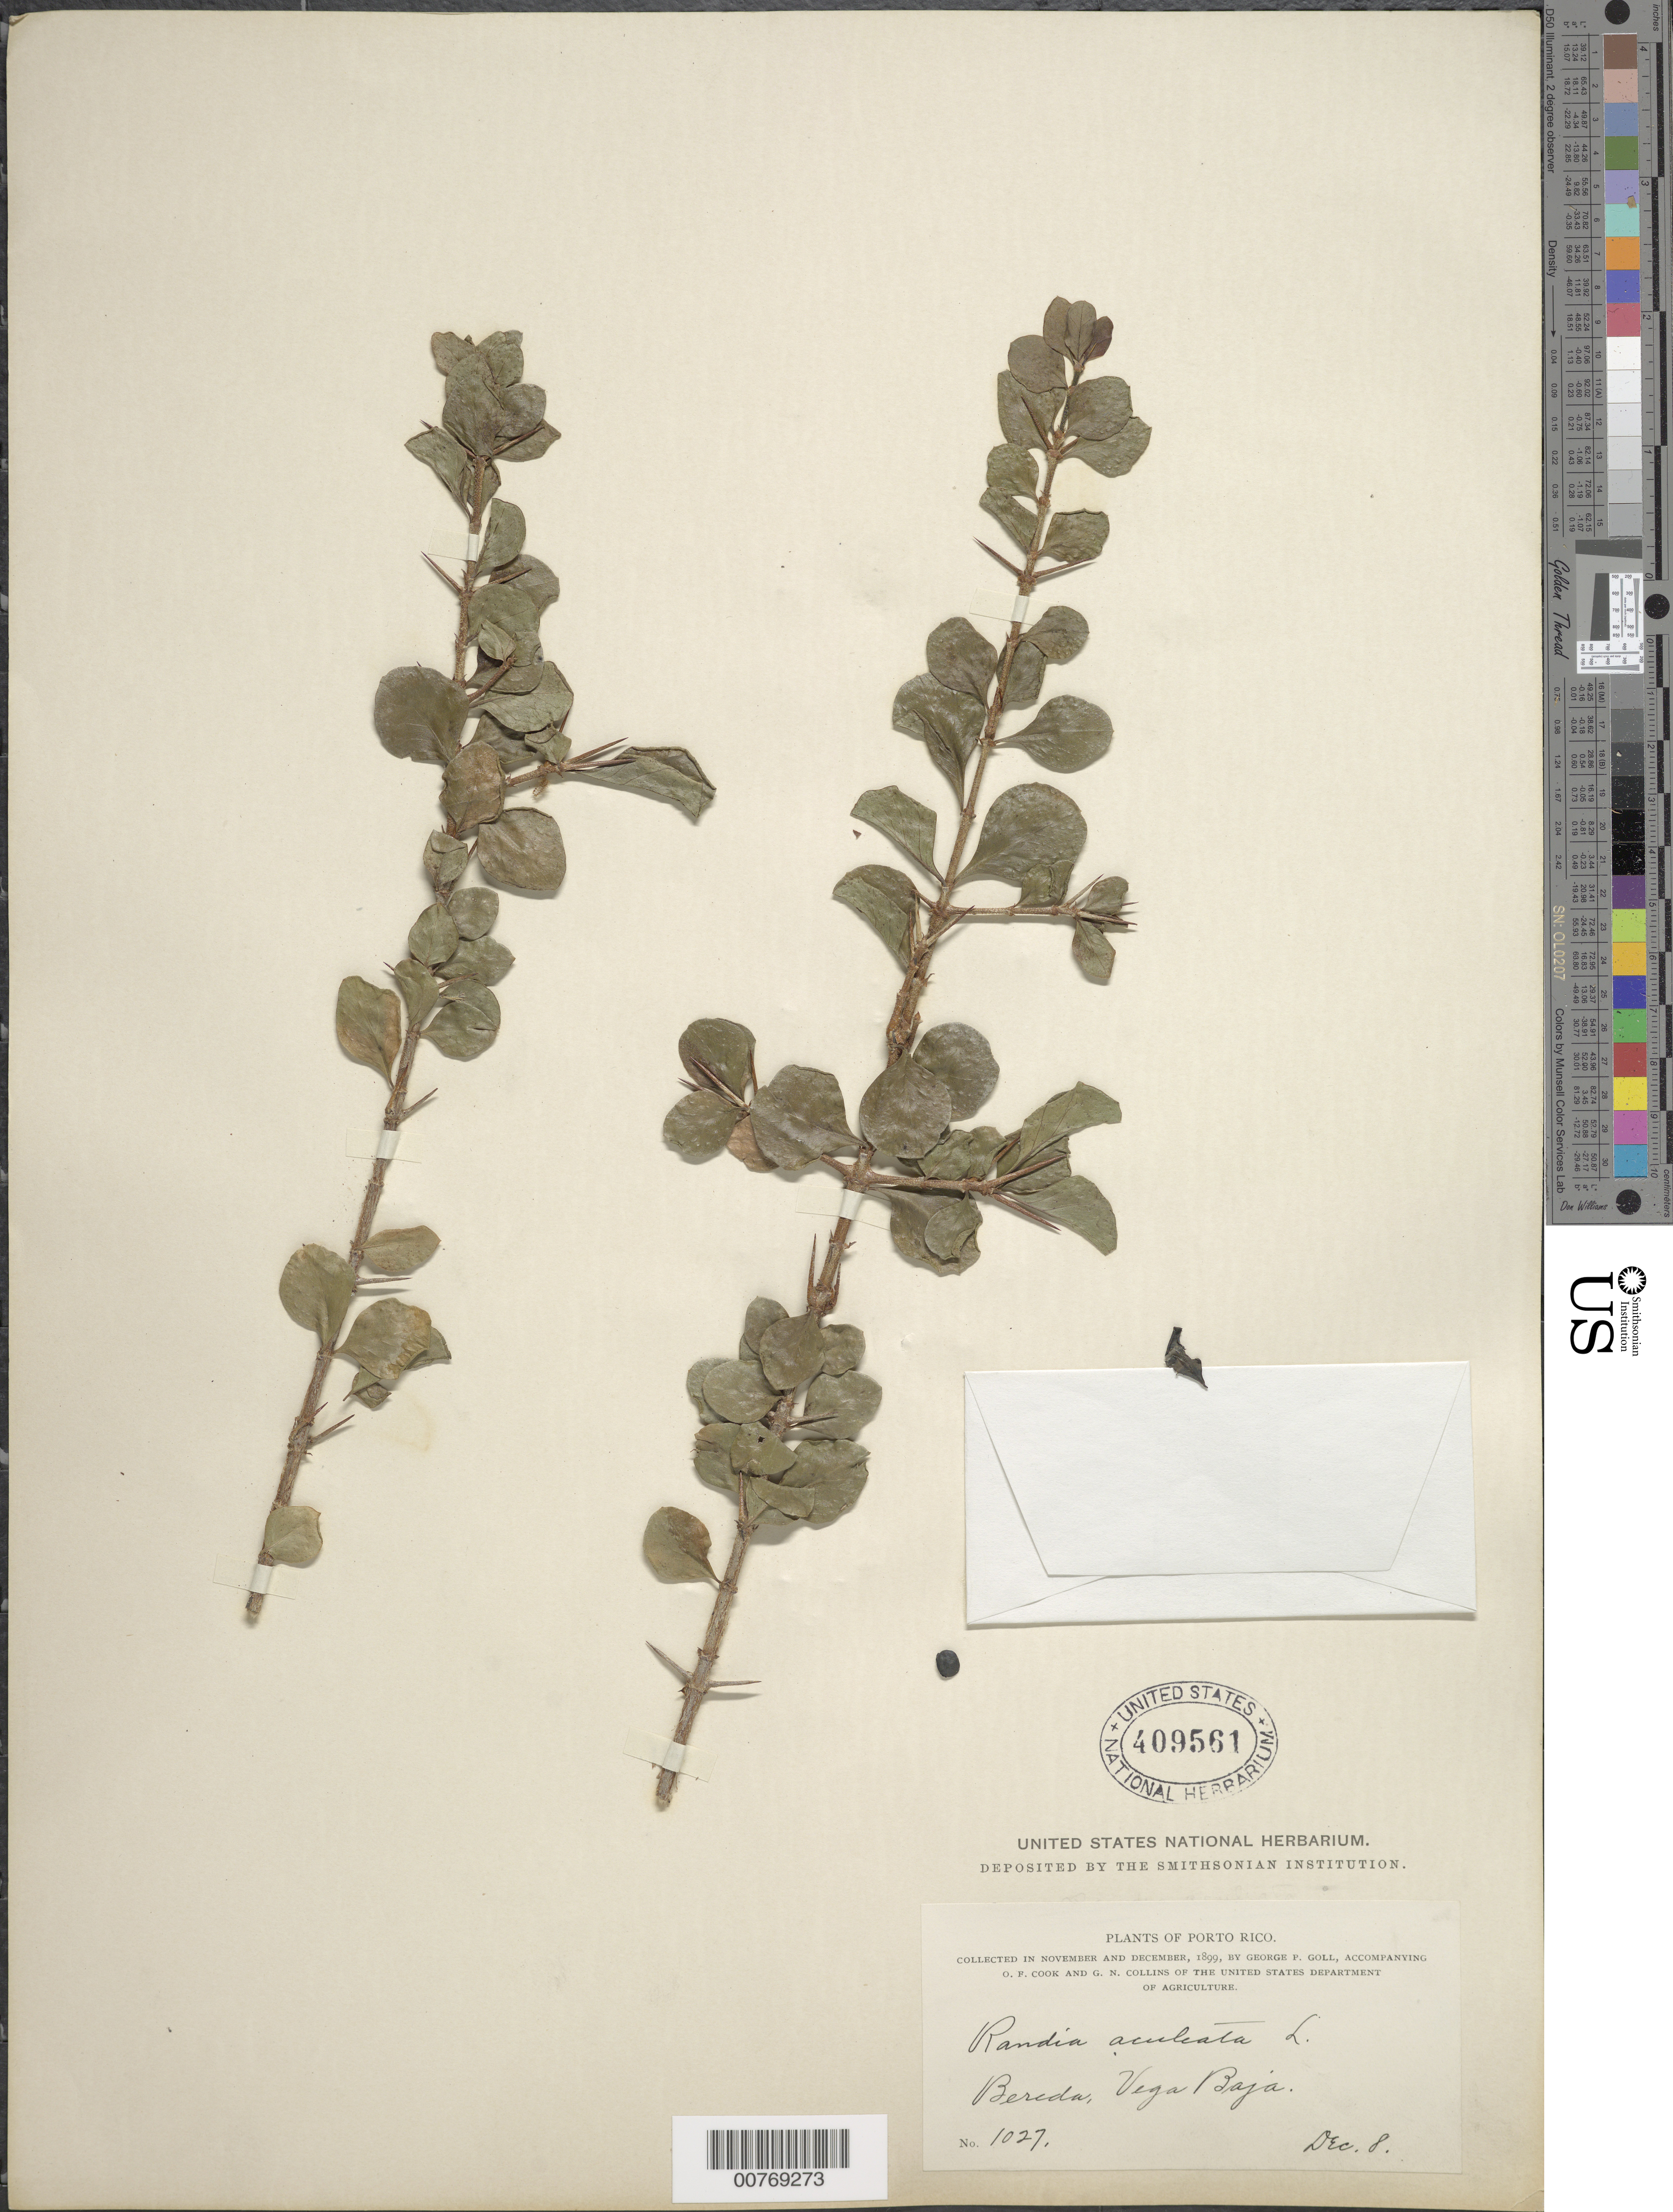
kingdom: Plantae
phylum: Tracheophyta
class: Magnoliopsida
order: Gentianales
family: Rubiaceae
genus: Randia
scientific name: Randia aculeata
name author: L.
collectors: G. Goll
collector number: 1027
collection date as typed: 08 Dec 1899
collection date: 1899-12-08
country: Puerto Rico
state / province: Vega Baja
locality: Bereda, Vega Baja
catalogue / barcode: US 409561